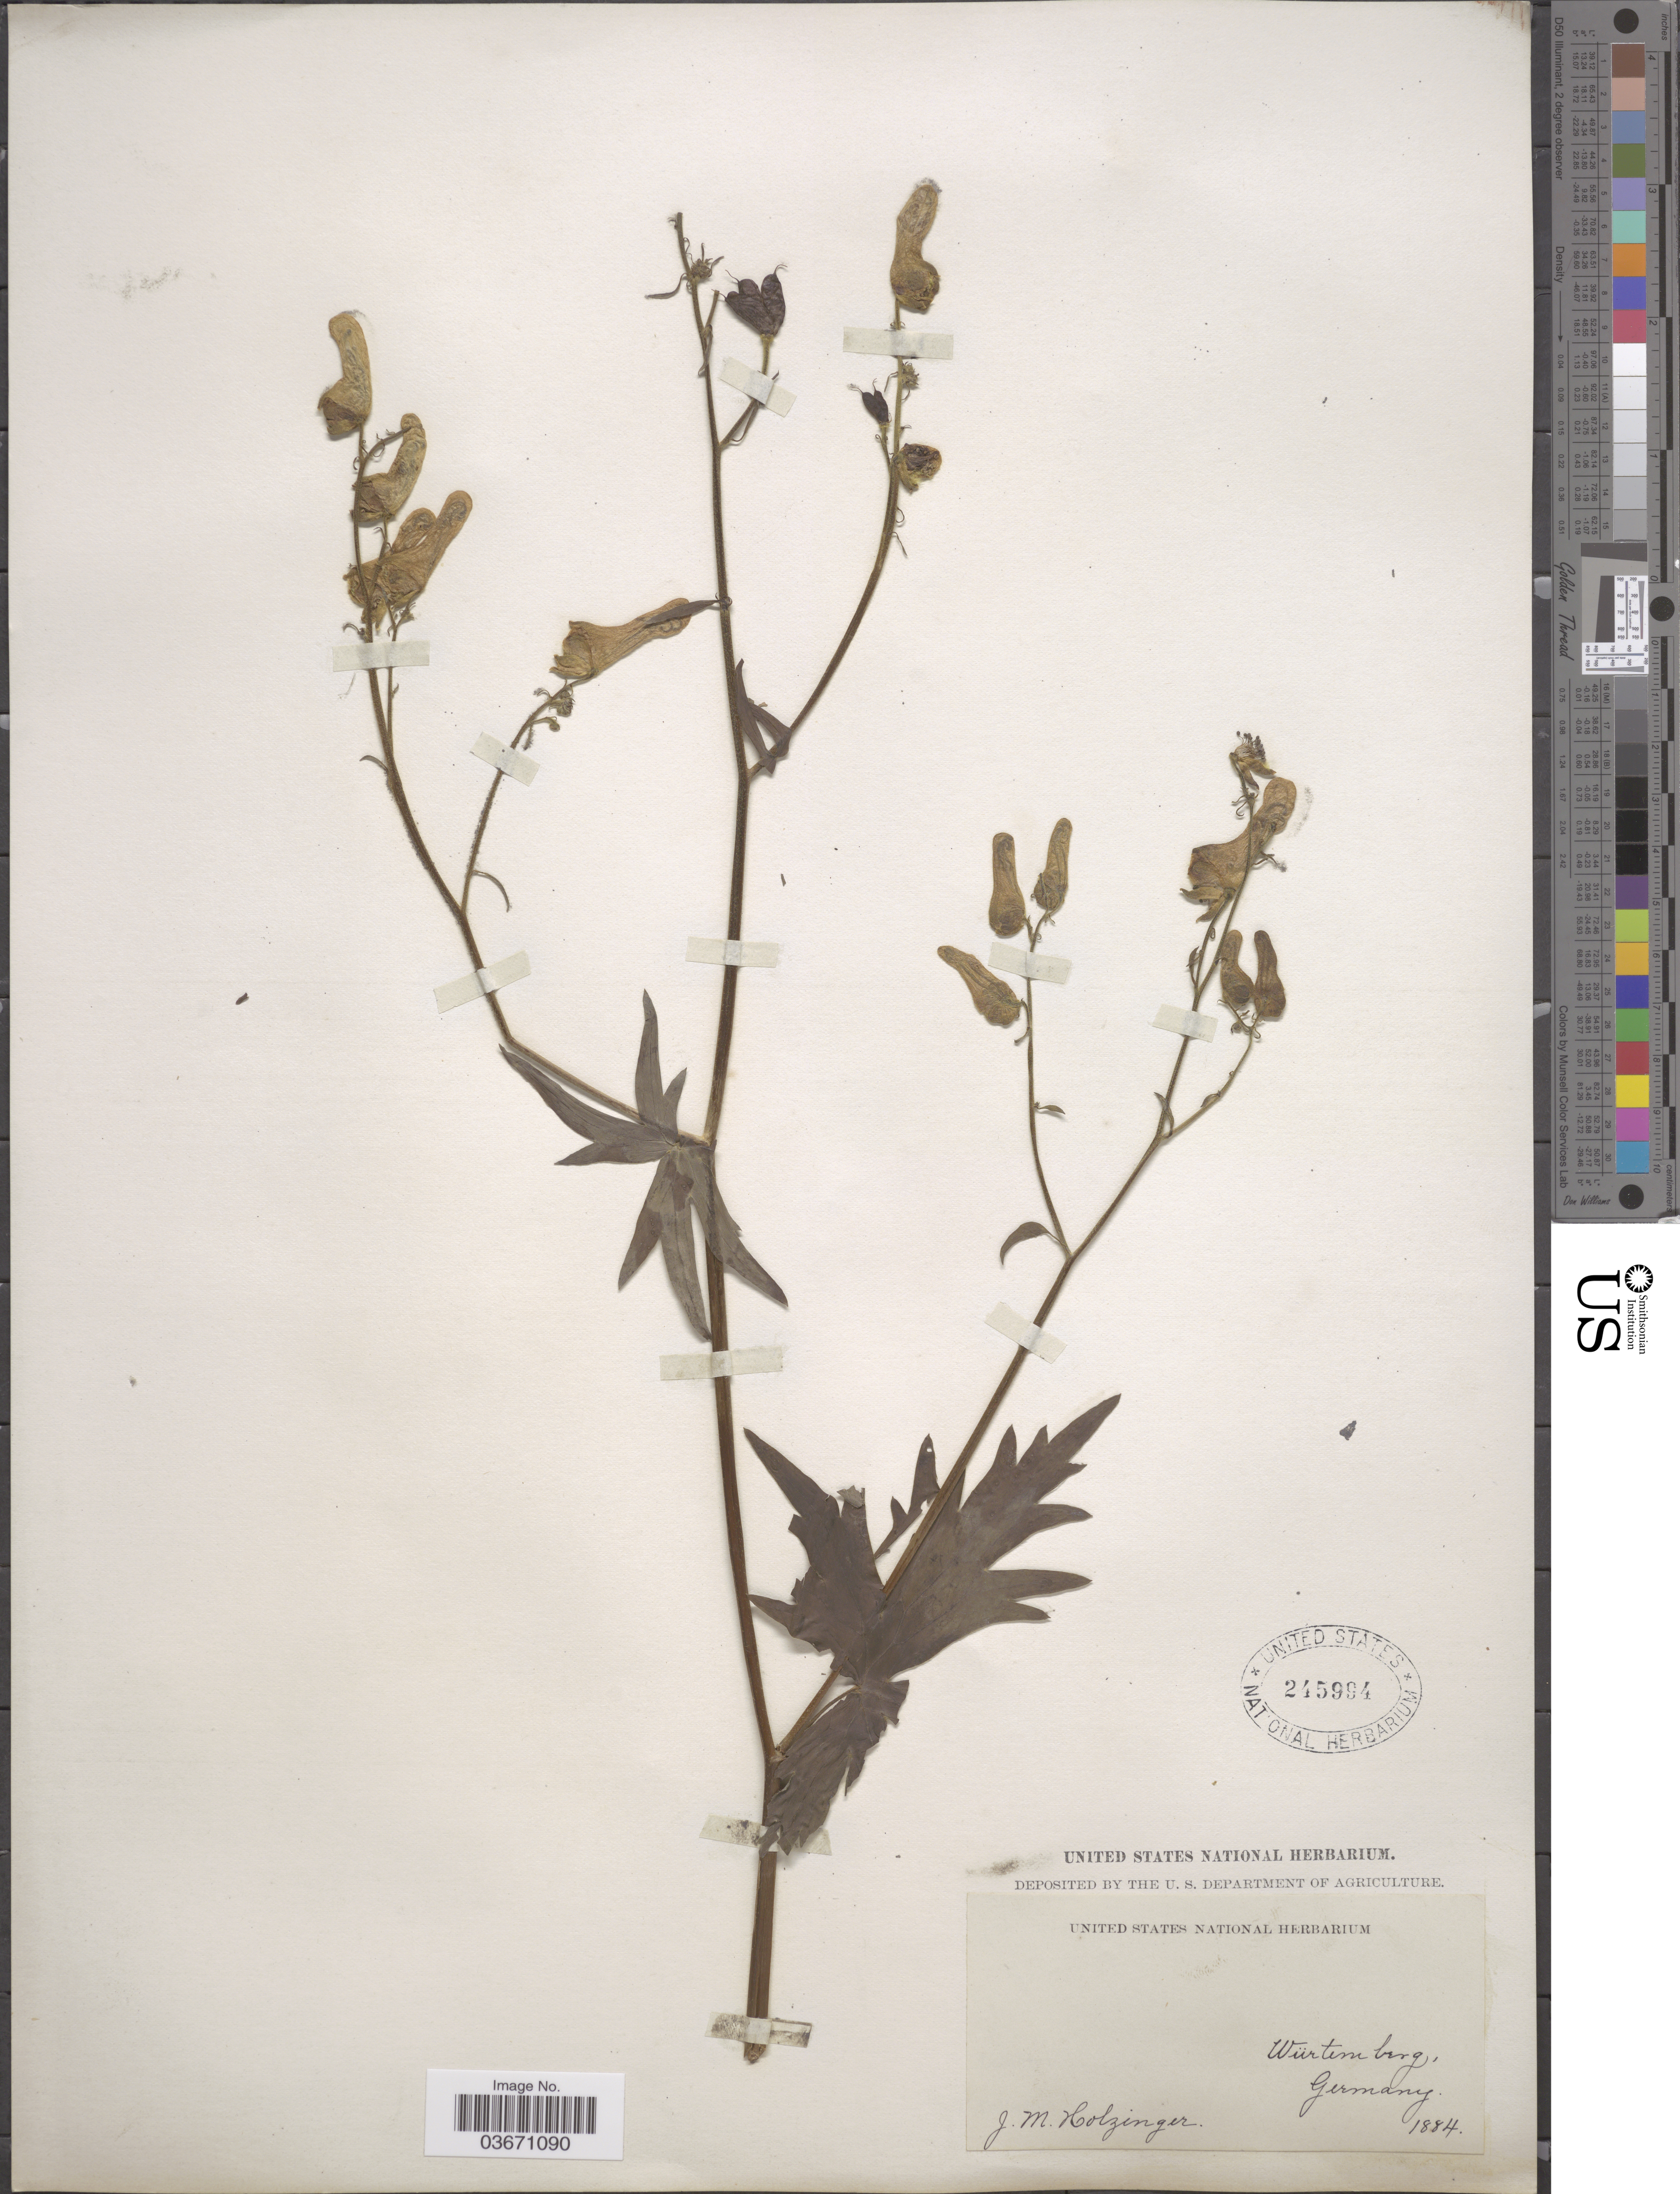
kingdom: Plantae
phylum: Tracheophyta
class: Magnoliopsida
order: Ranunculales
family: Ranunculaceae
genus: Aconitum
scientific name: Aconitum sp.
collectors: J. M. Holzinger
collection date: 1884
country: Germany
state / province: Baden-Württemberg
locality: Würtemberg.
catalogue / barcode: US 245994